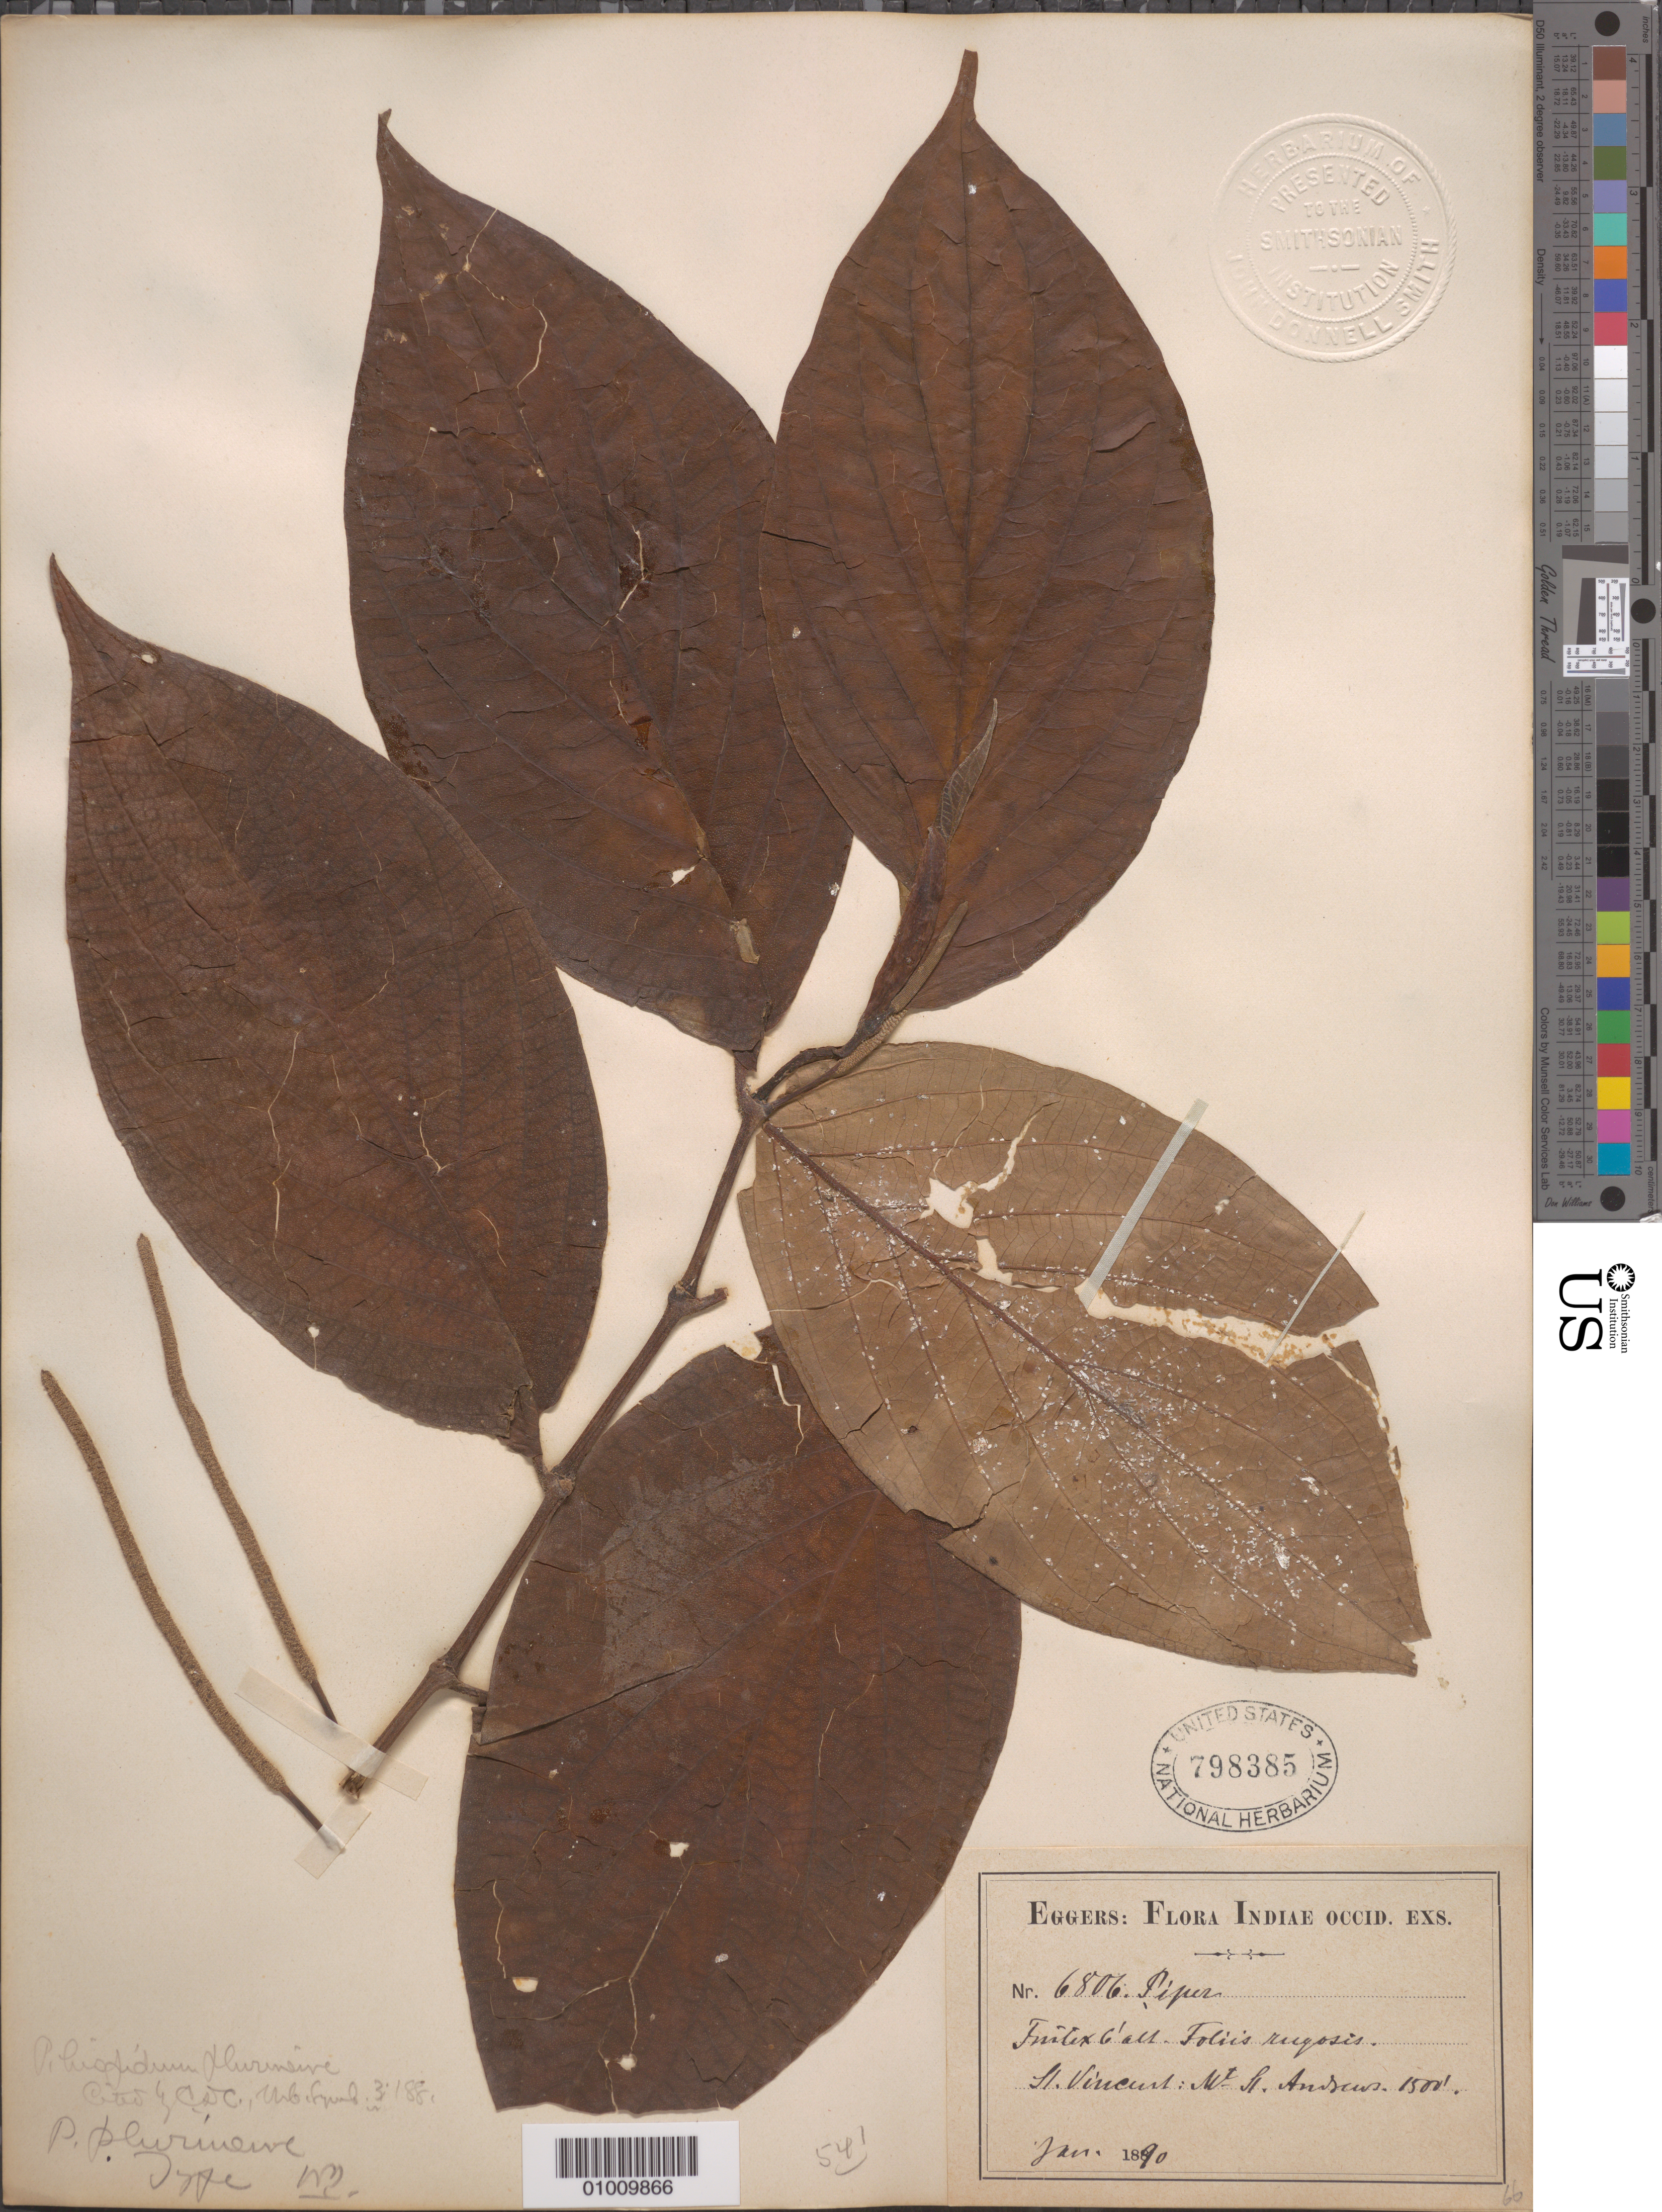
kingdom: Plantae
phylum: Tracheophyta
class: Magnoliopsida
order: Piperales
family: Piperaceae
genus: Piper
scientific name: Piper latilimbum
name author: C. DC. in Urb.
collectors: H. F. A. von Eggers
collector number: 6806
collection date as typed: Jan 1890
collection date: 1890-01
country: St. Vincent - Grenadines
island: St. Vincent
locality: Mt. St. Andrew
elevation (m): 457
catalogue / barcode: US 798385